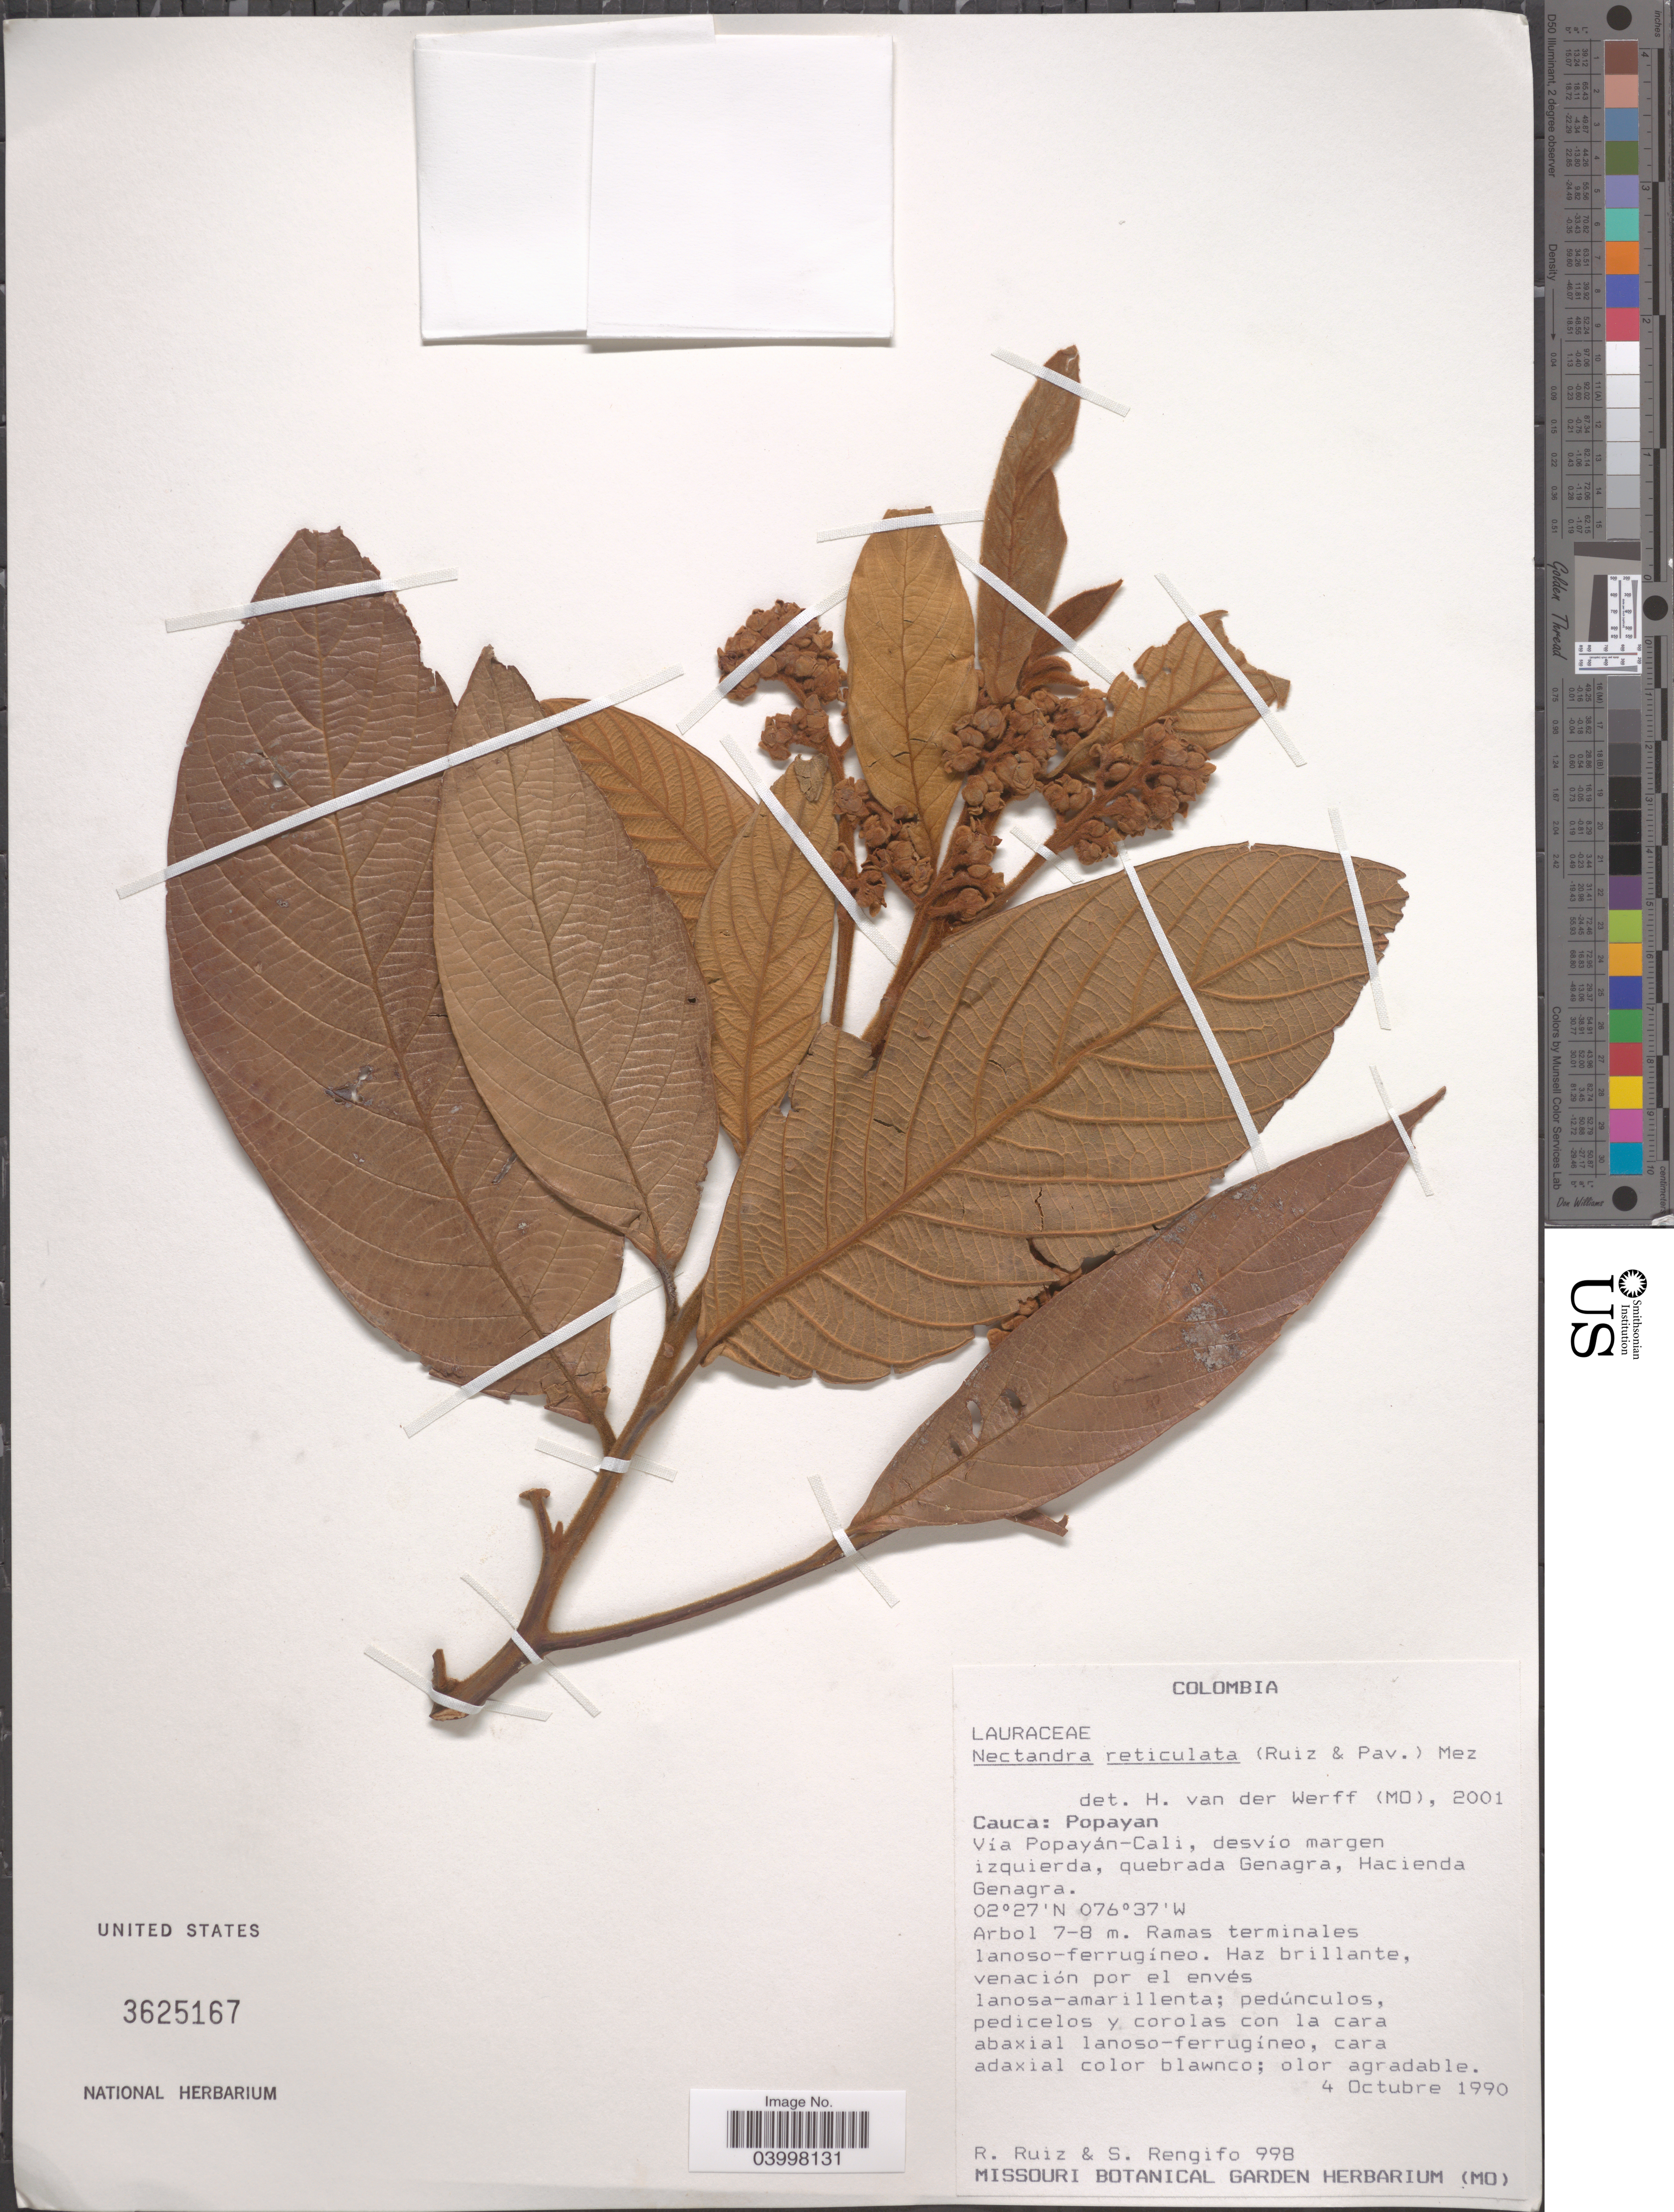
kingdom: Plantae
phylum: Tracheophyta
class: Magnoliopsida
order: Laurales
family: Lauraceae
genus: Nectandra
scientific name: Nectandra reticulata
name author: (Ruiz & Pav.) Mez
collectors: R. Ruiz & S. Rengifo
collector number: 998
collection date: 1990-10-04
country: Colombia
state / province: Cauca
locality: Popayan. Vía Popayán-Cali, desvío margen izquierda, quebrada Genagra, Hacienda Genagra.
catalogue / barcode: US 3625167